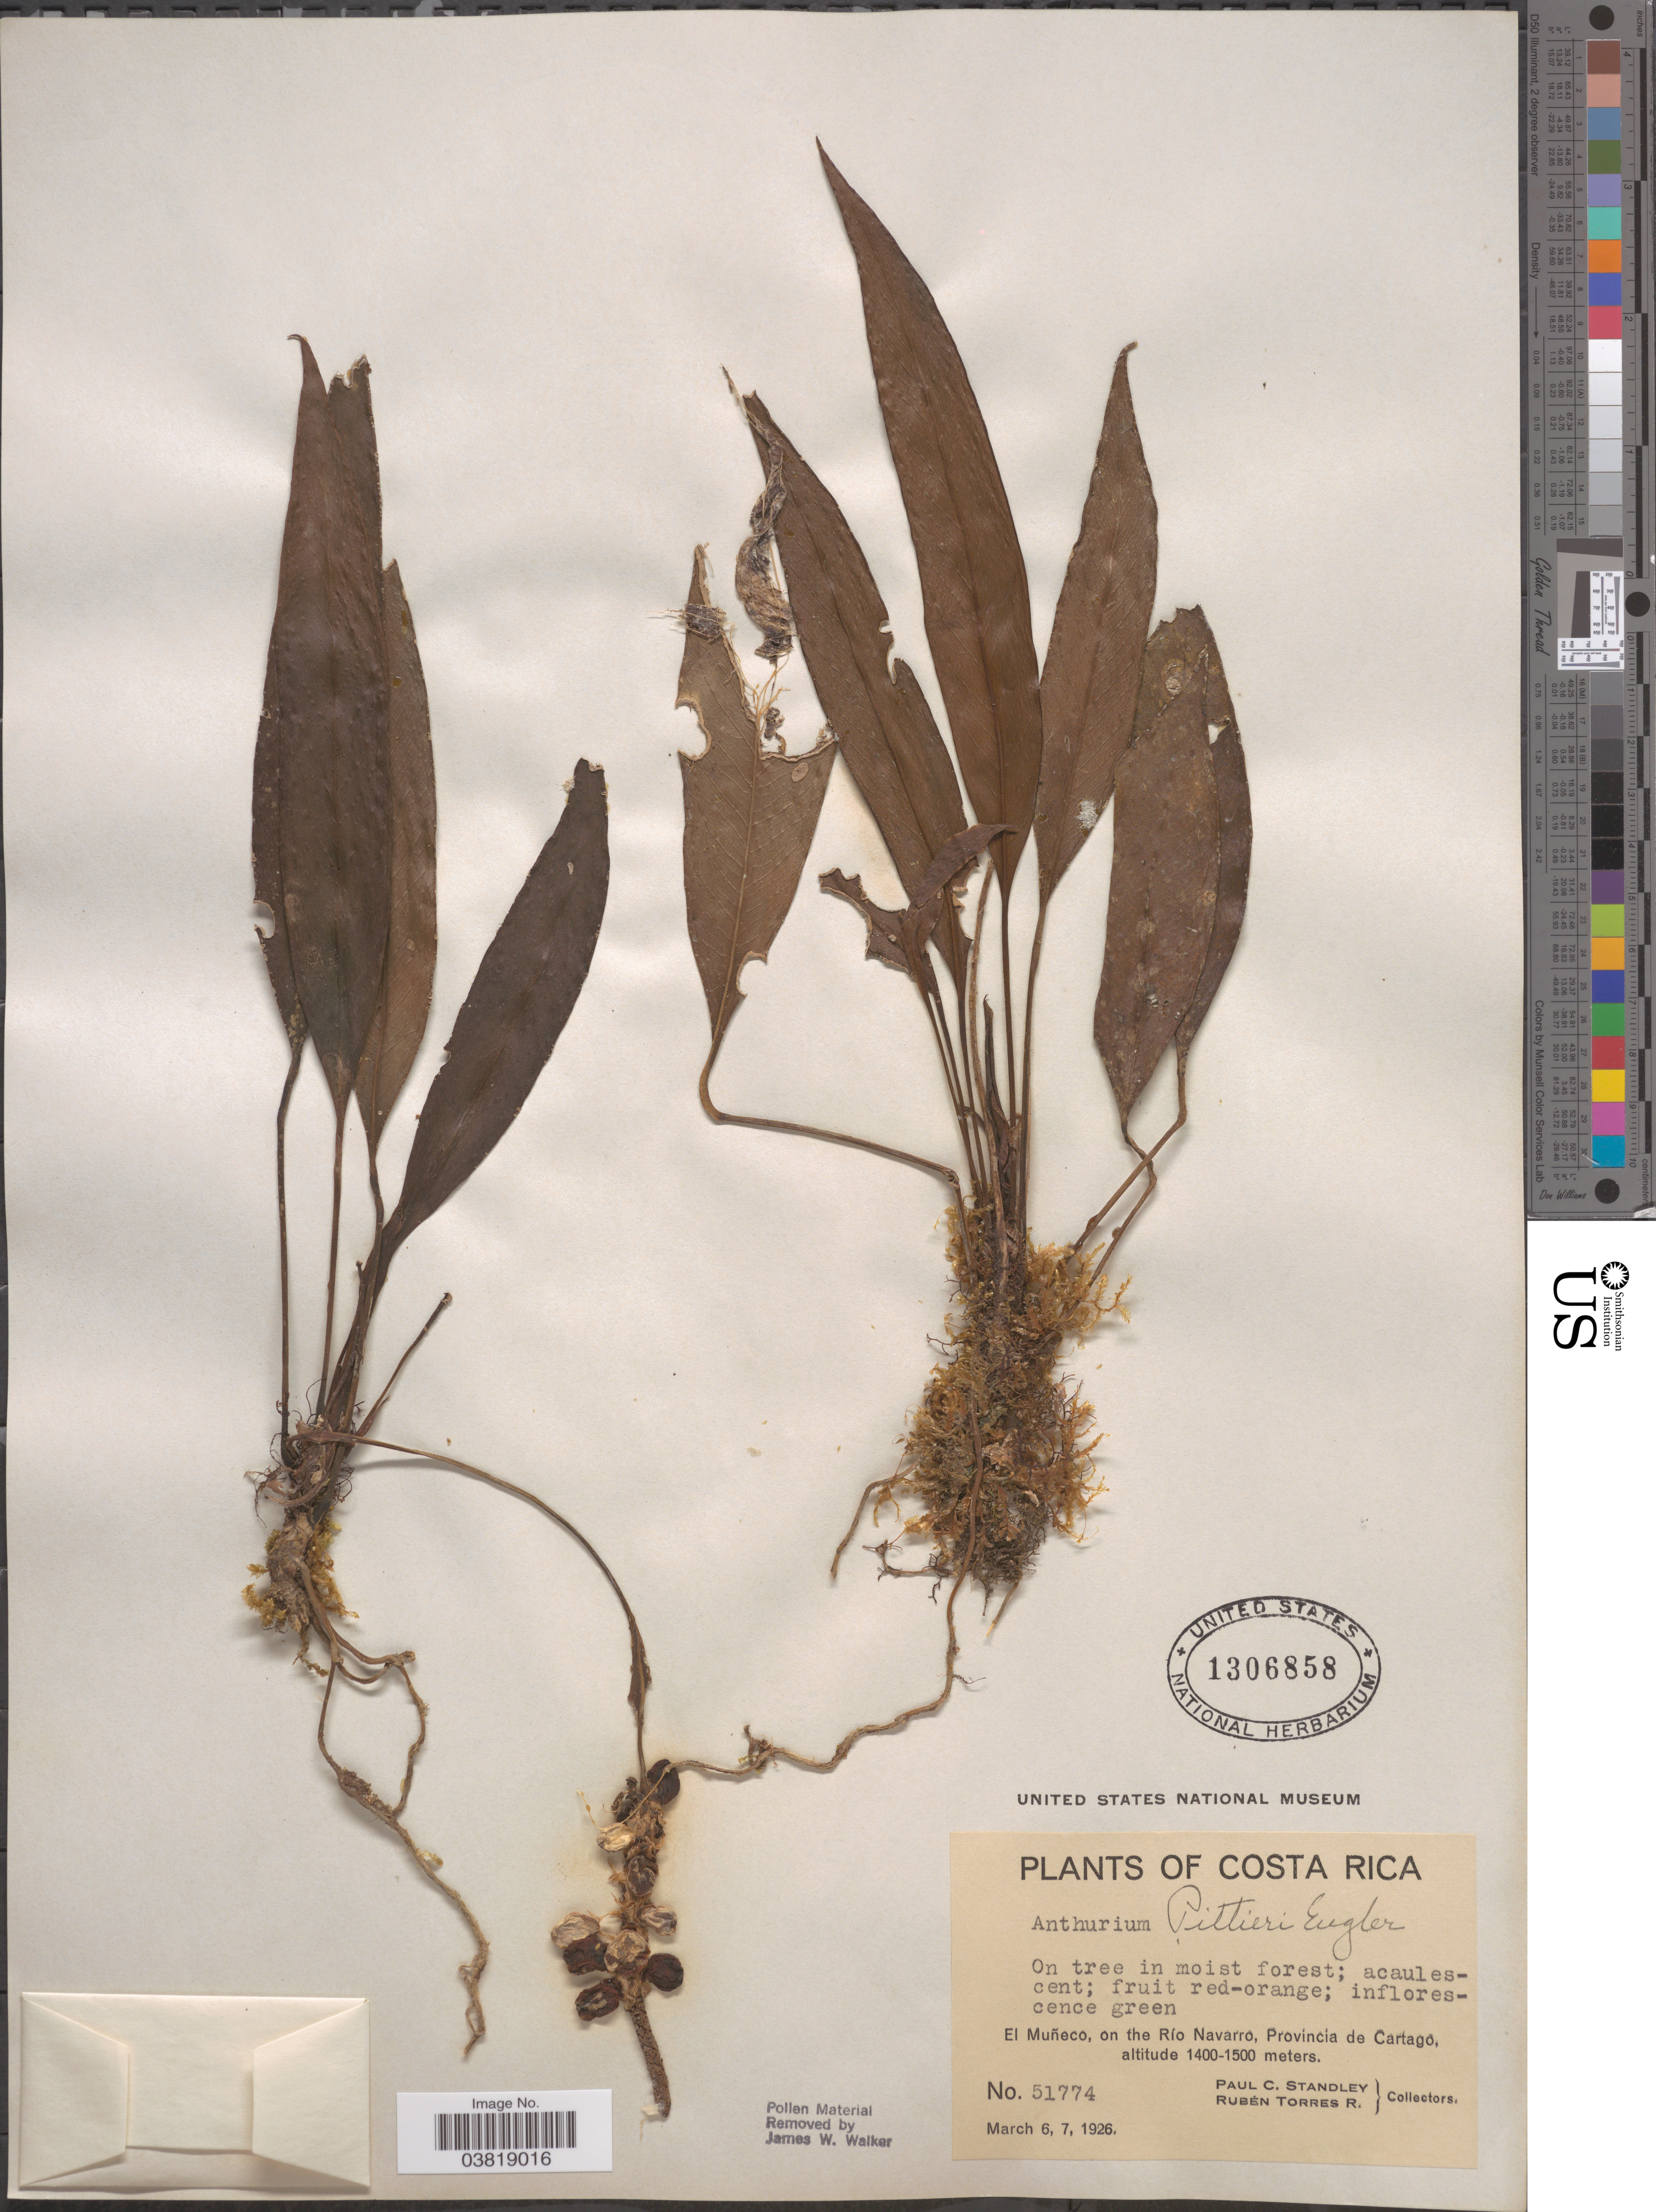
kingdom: Plantae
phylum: Tracheophyta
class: Liliopsida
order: Alismatales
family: Araceae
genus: Anthurium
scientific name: Anthurium pittieri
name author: Engl.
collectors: P. C. Standley & R. Torres Rojas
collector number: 51774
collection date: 1926-03-06/1926-03-07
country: Costa Rica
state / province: Cartago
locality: El Muñeco, on the Río Navarro.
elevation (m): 1400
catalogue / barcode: US 1306858